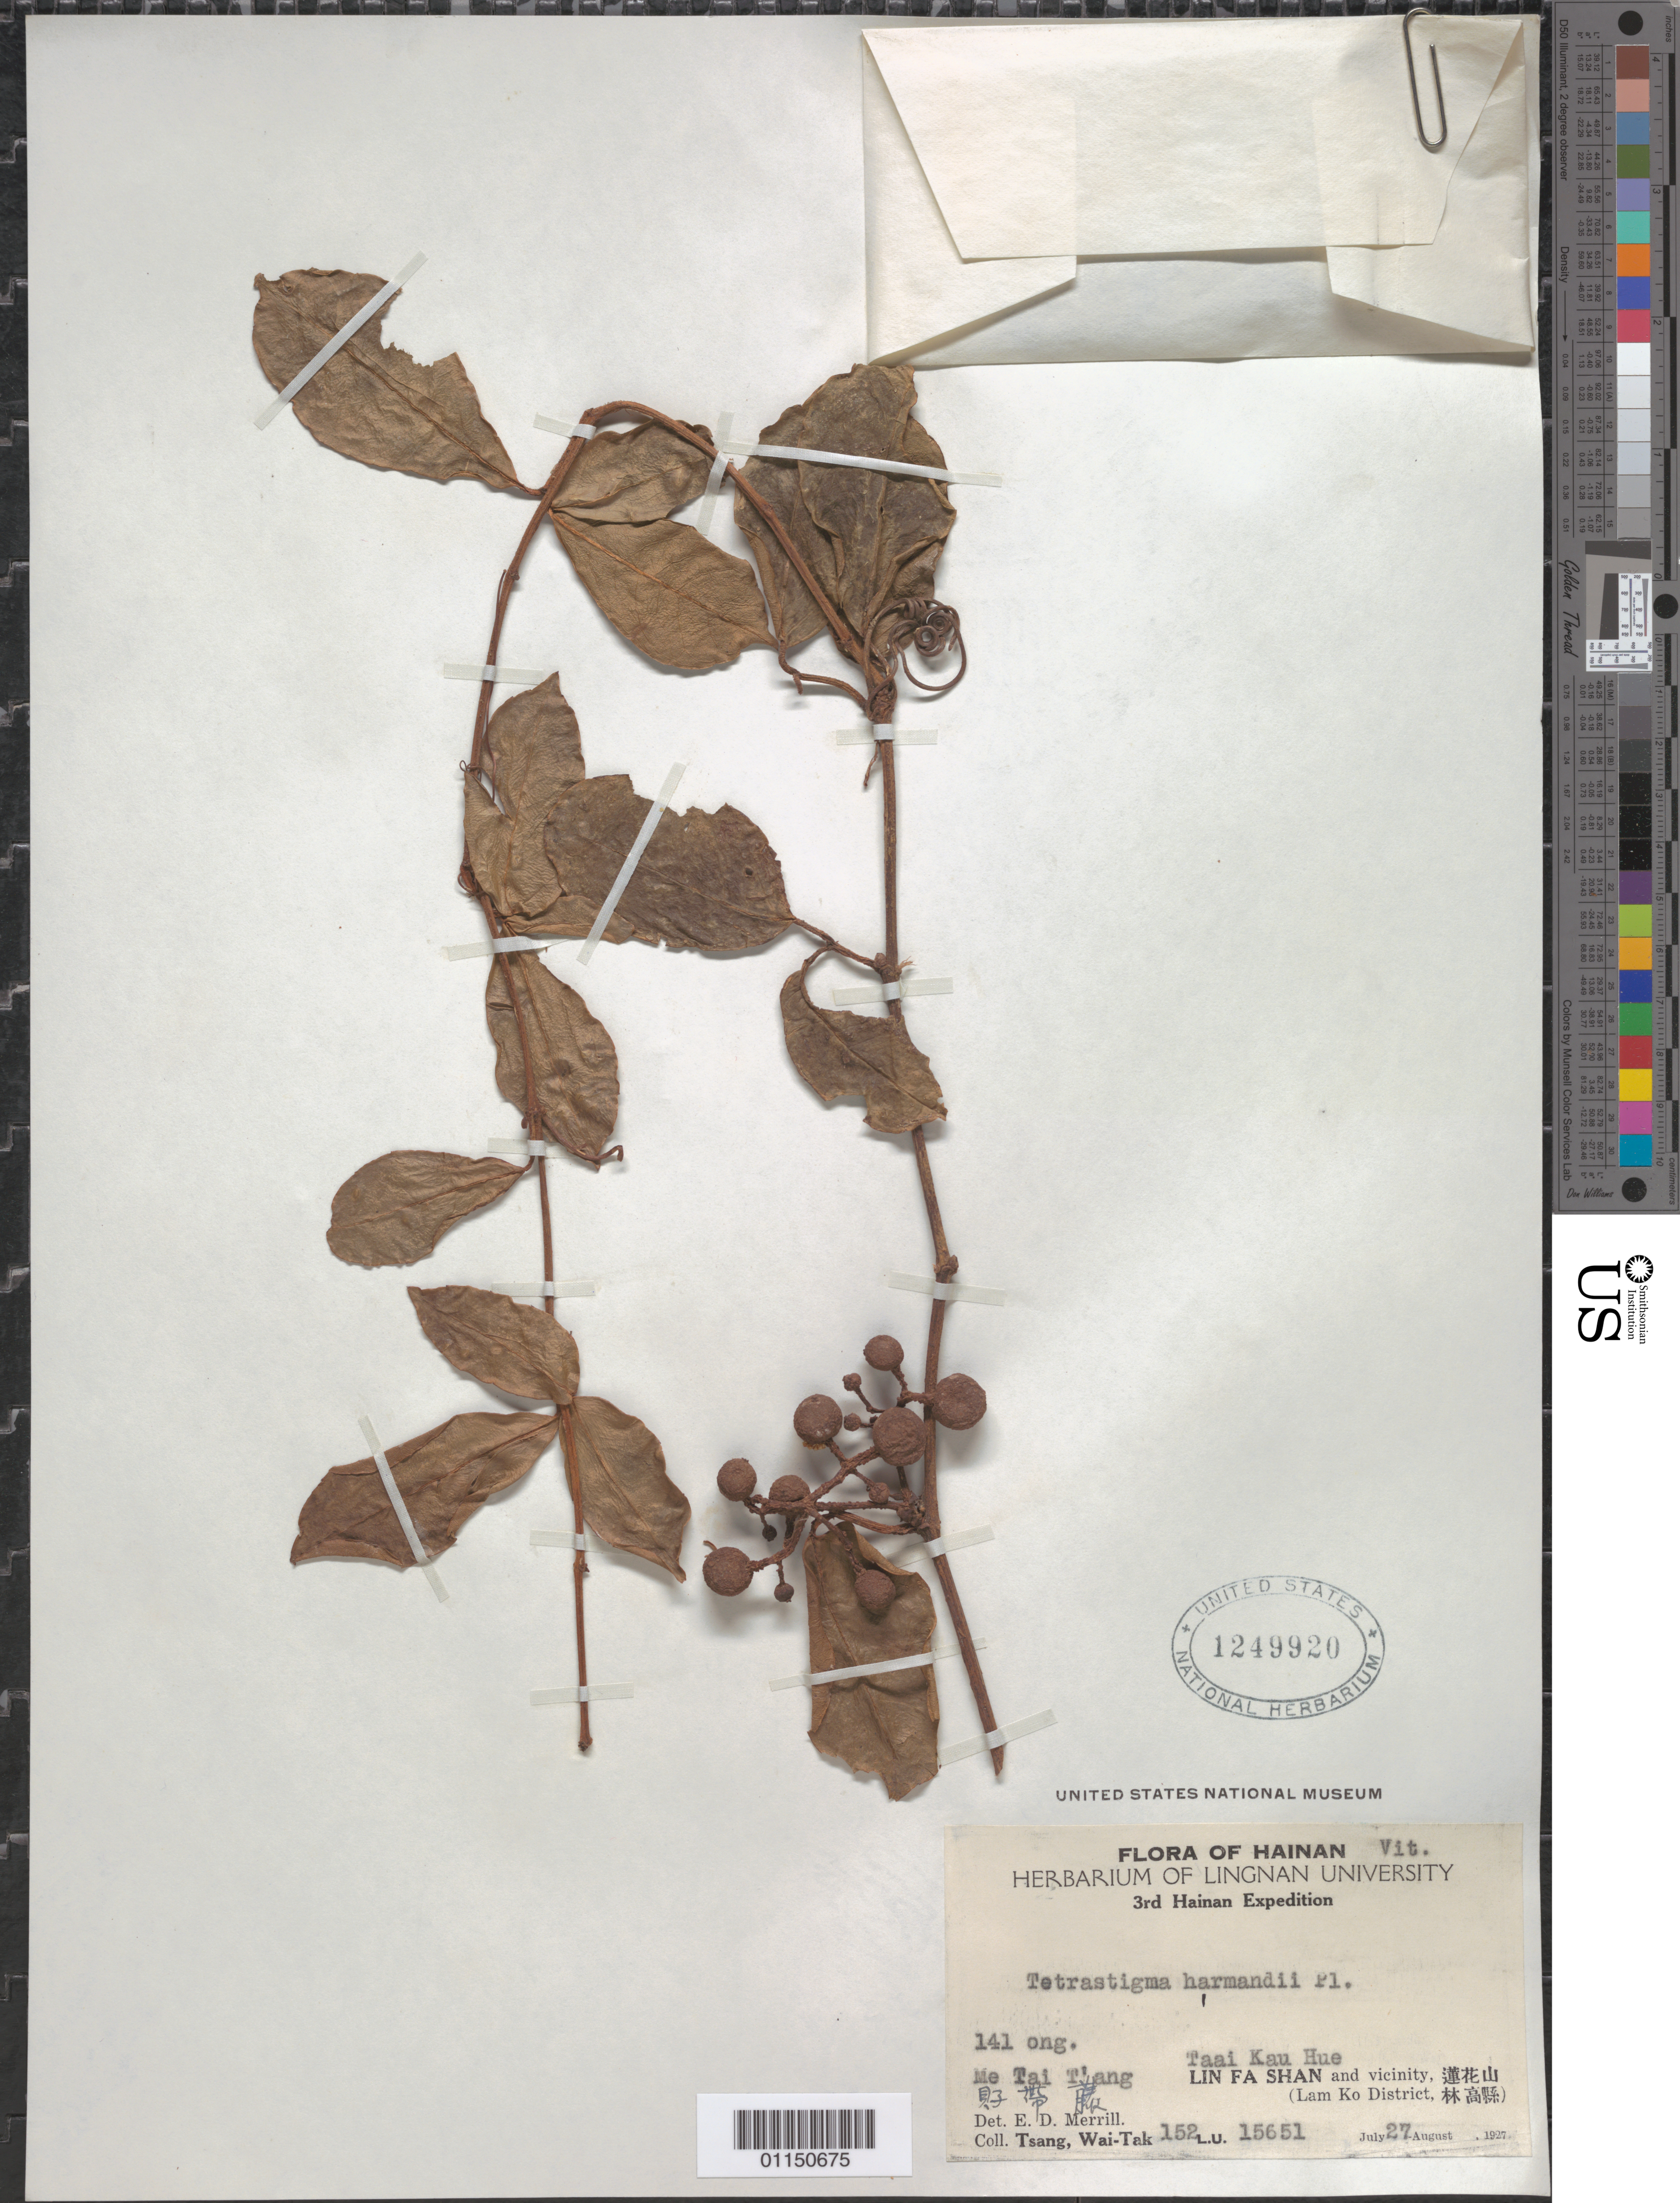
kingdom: Plantae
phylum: Tracheophyta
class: Magnoliopsida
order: Vitales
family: Vitaceae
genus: Tetrastigma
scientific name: Tetrastigma harmandii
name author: Planch.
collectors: W. T. Tsang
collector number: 152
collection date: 1927-07-27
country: China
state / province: Hainan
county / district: Lam Ko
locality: Lin Fa Shan and vicinity.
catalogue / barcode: US 1249920